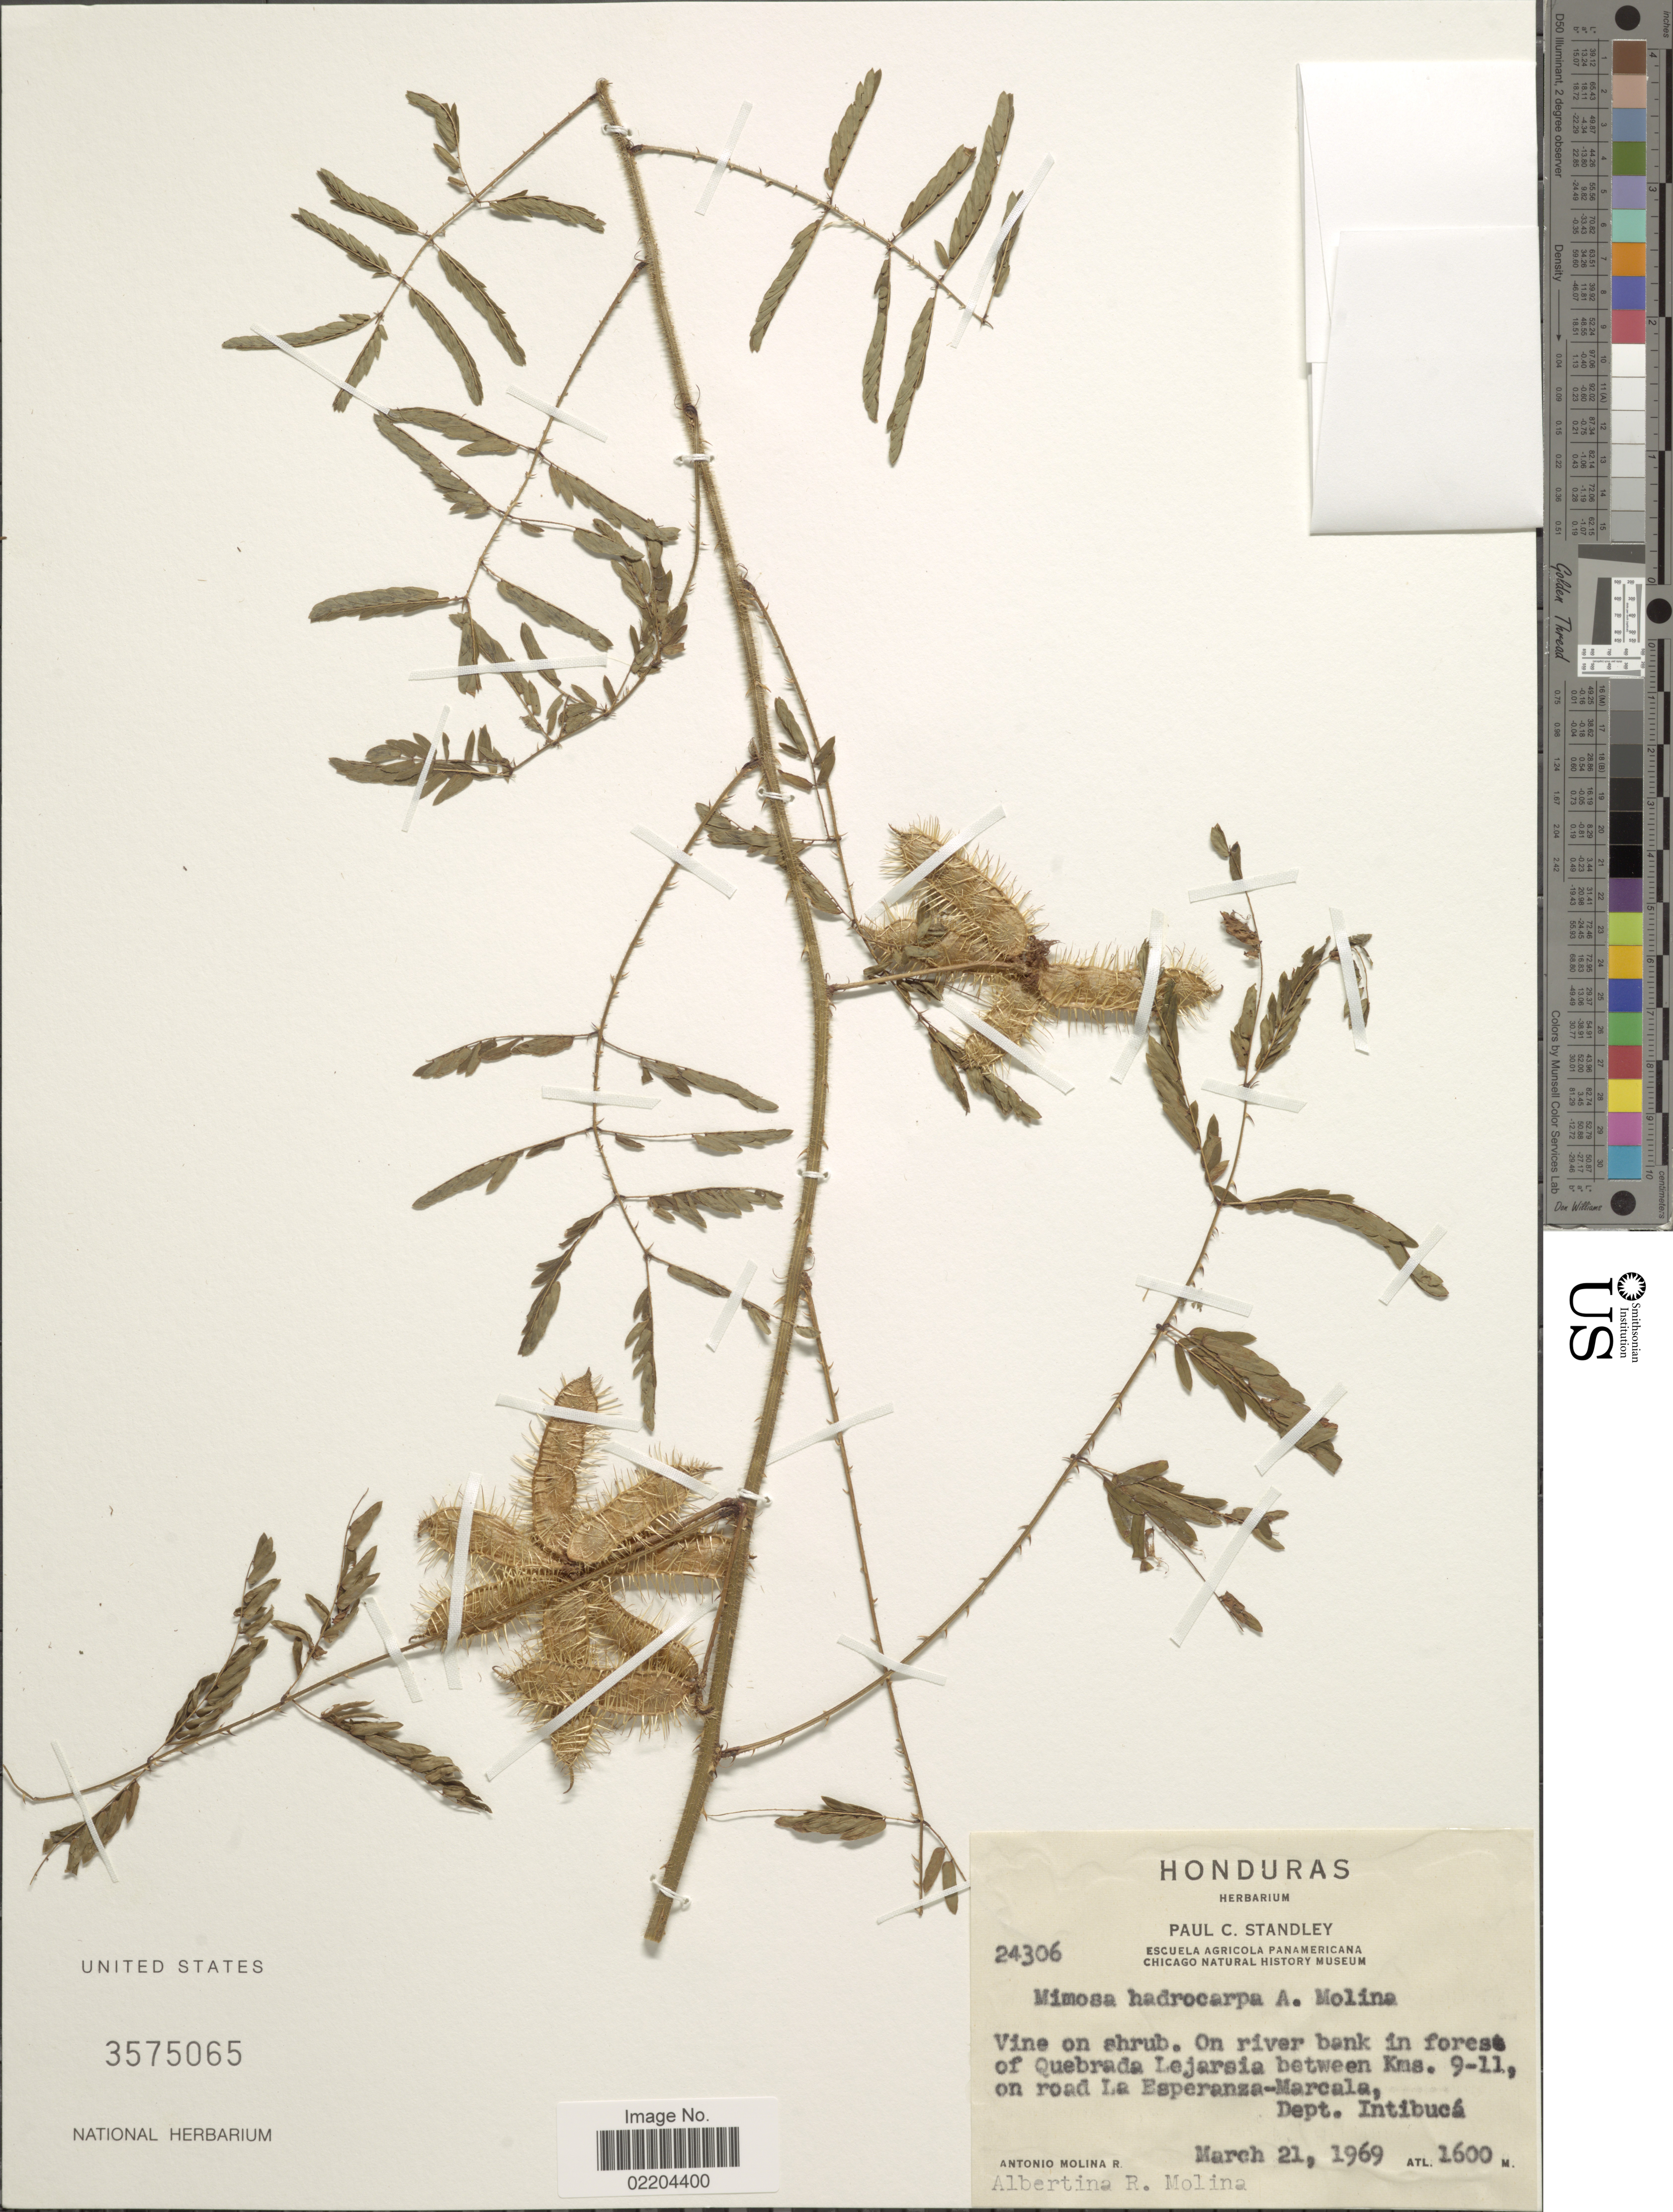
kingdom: Plantae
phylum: Tracheophyta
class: Magnoliopsida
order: Fabales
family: Fabaceae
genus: Mimosa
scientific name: Mimosa hadrocarpa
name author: Ant. Molina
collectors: A. Molina R. & A. R. Molina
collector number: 24306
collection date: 1969-03-21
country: Honduras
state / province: Intibuca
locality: On river bank in forest of Quebrada Lejarsia between Kms. 9-11 on road La Esperanza-Marcala, Dept. Intibuca.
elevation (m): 1600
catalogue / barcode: US 3575065